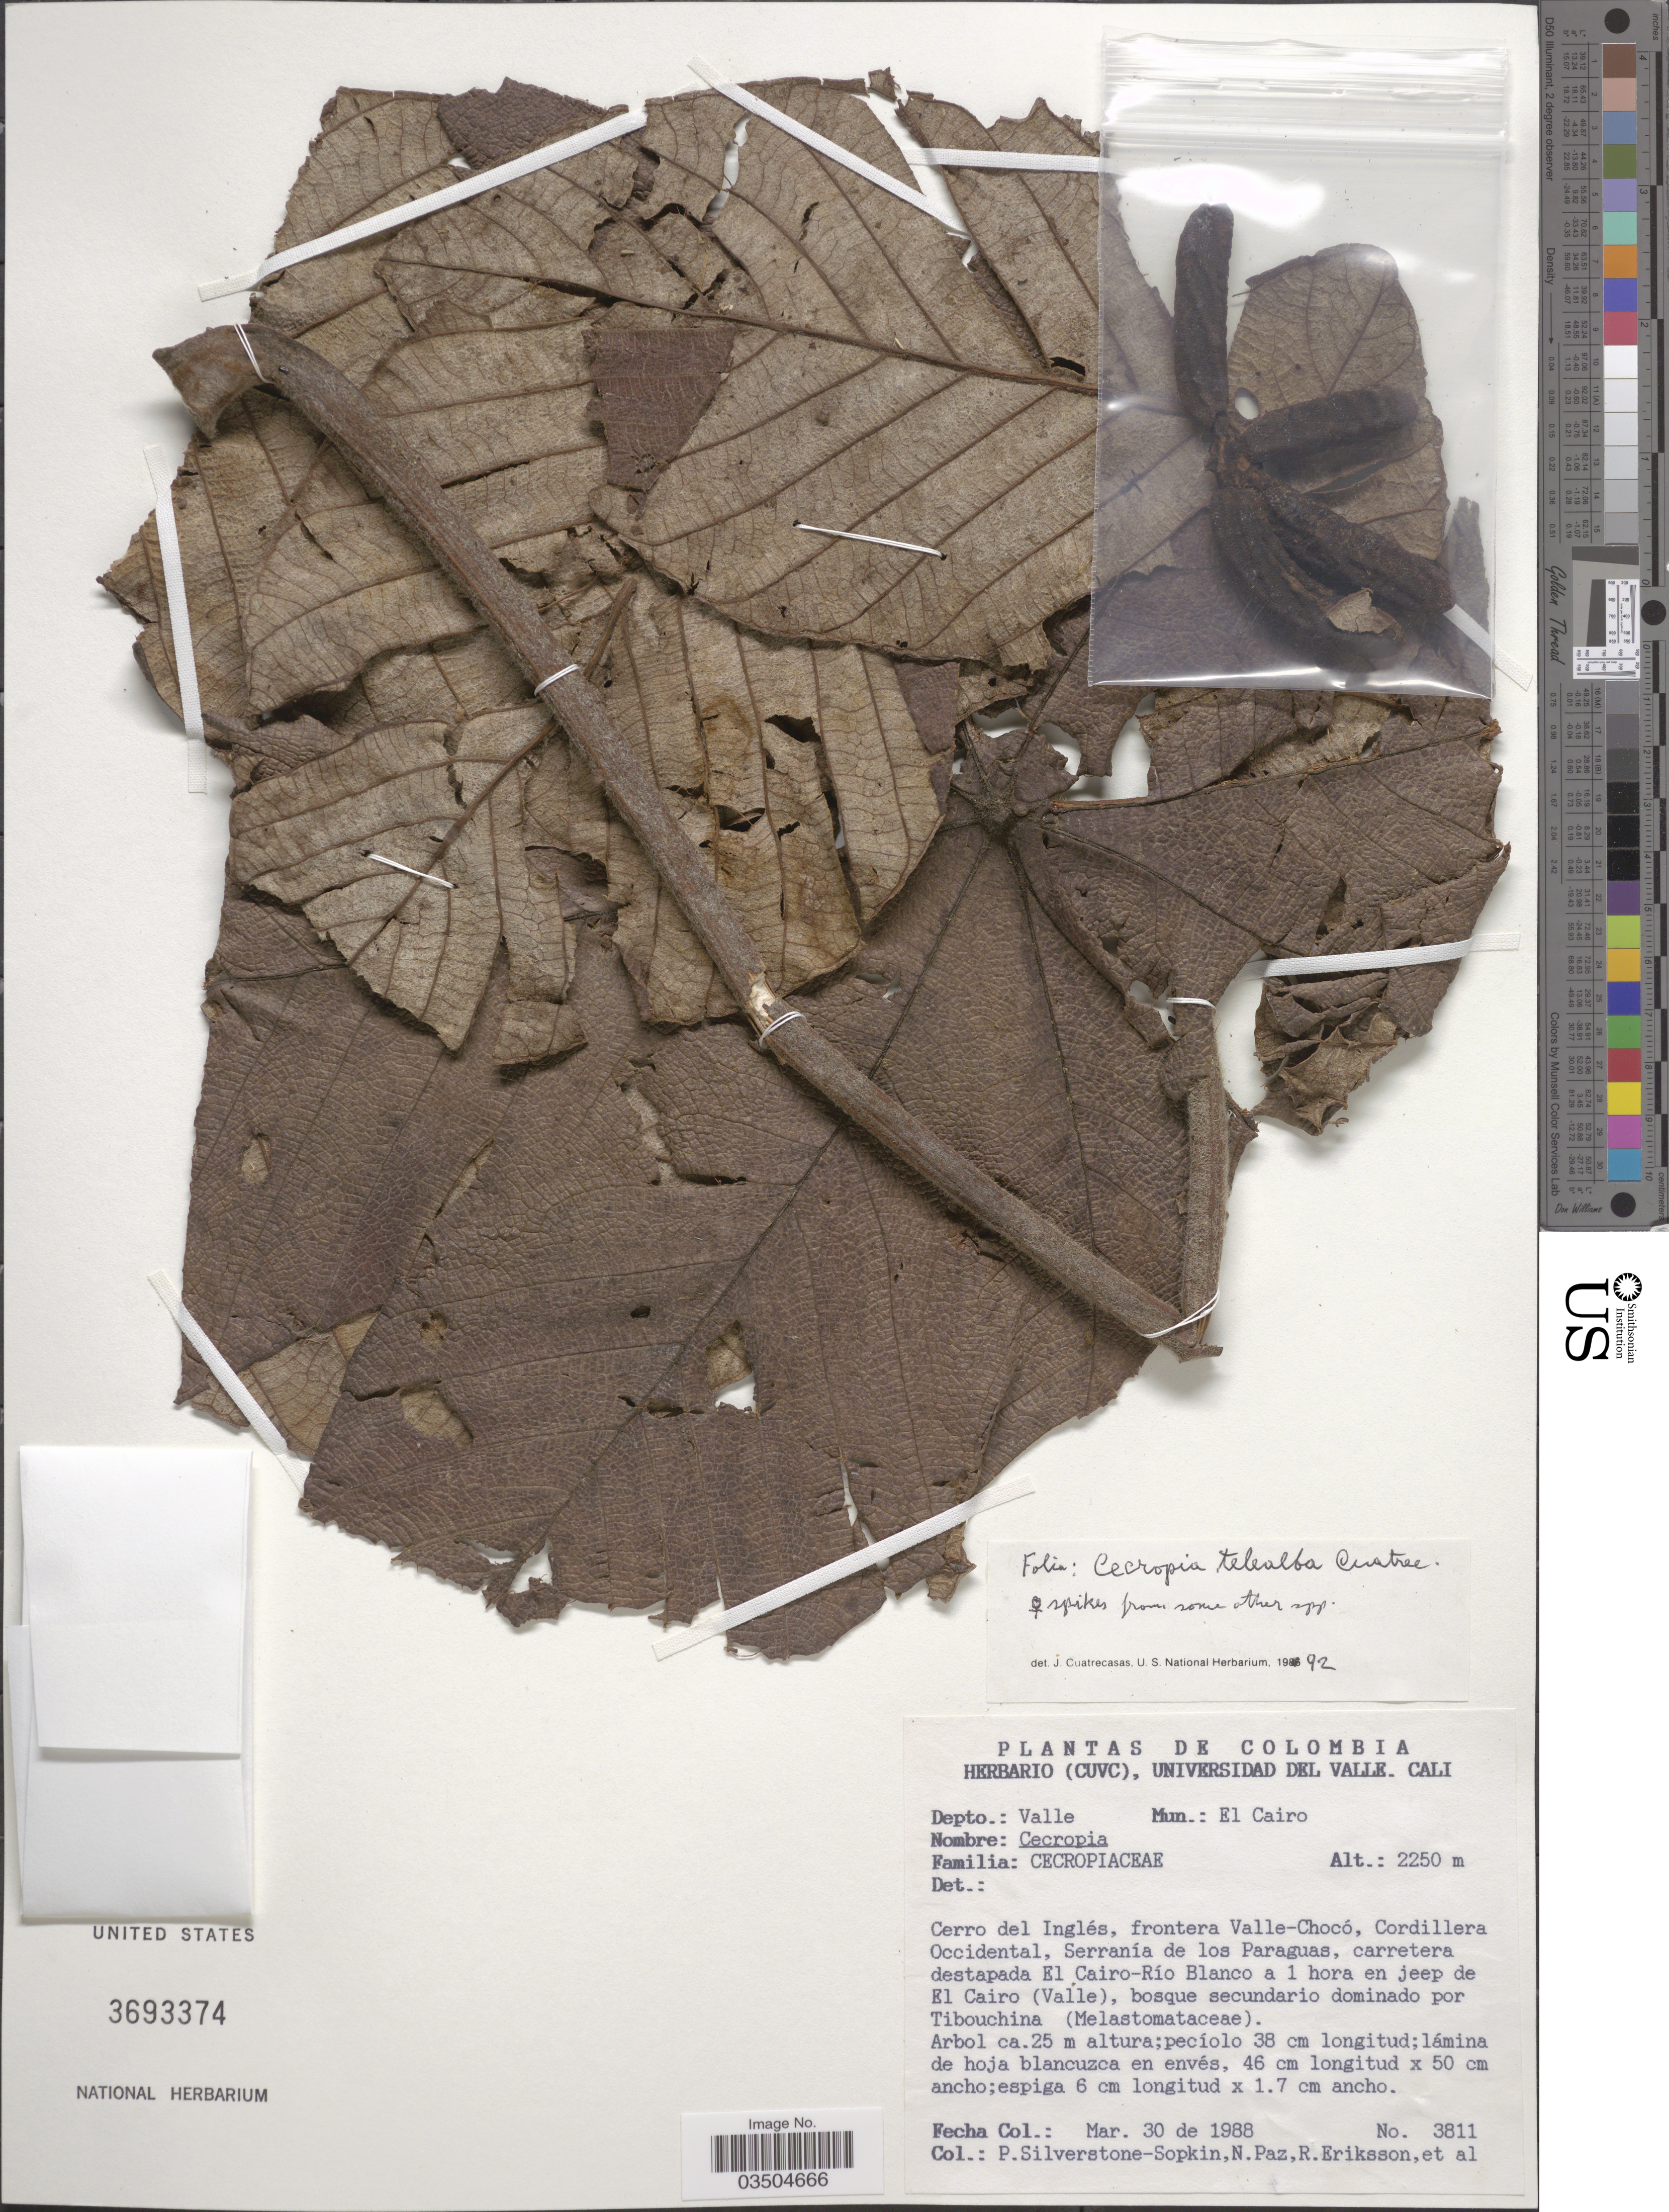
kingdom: Plantae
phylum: Tracheophyta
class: Magnoliopsida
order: Rosales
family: Urticaceae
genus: Cecropia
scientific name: Cecropia telealba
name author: Cuatrec.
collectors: P. A. Silverstone-Sopkin, N. Paz, R. Eriksson & et al.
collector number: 3811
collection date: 1988-03-30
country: Colombia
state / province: Valle del Cauca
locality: Depto.: Valle. Mun.: El Cairo. Cerro del Inglés, frontera Valle-Chocó, Cordillera Occidental, Serranía de los Paraguas, carretera destapada El Cairo-Río Blanco a 1 hora en jeep de El Cairo (Valle).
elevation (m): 2250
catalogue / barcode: US 3693374